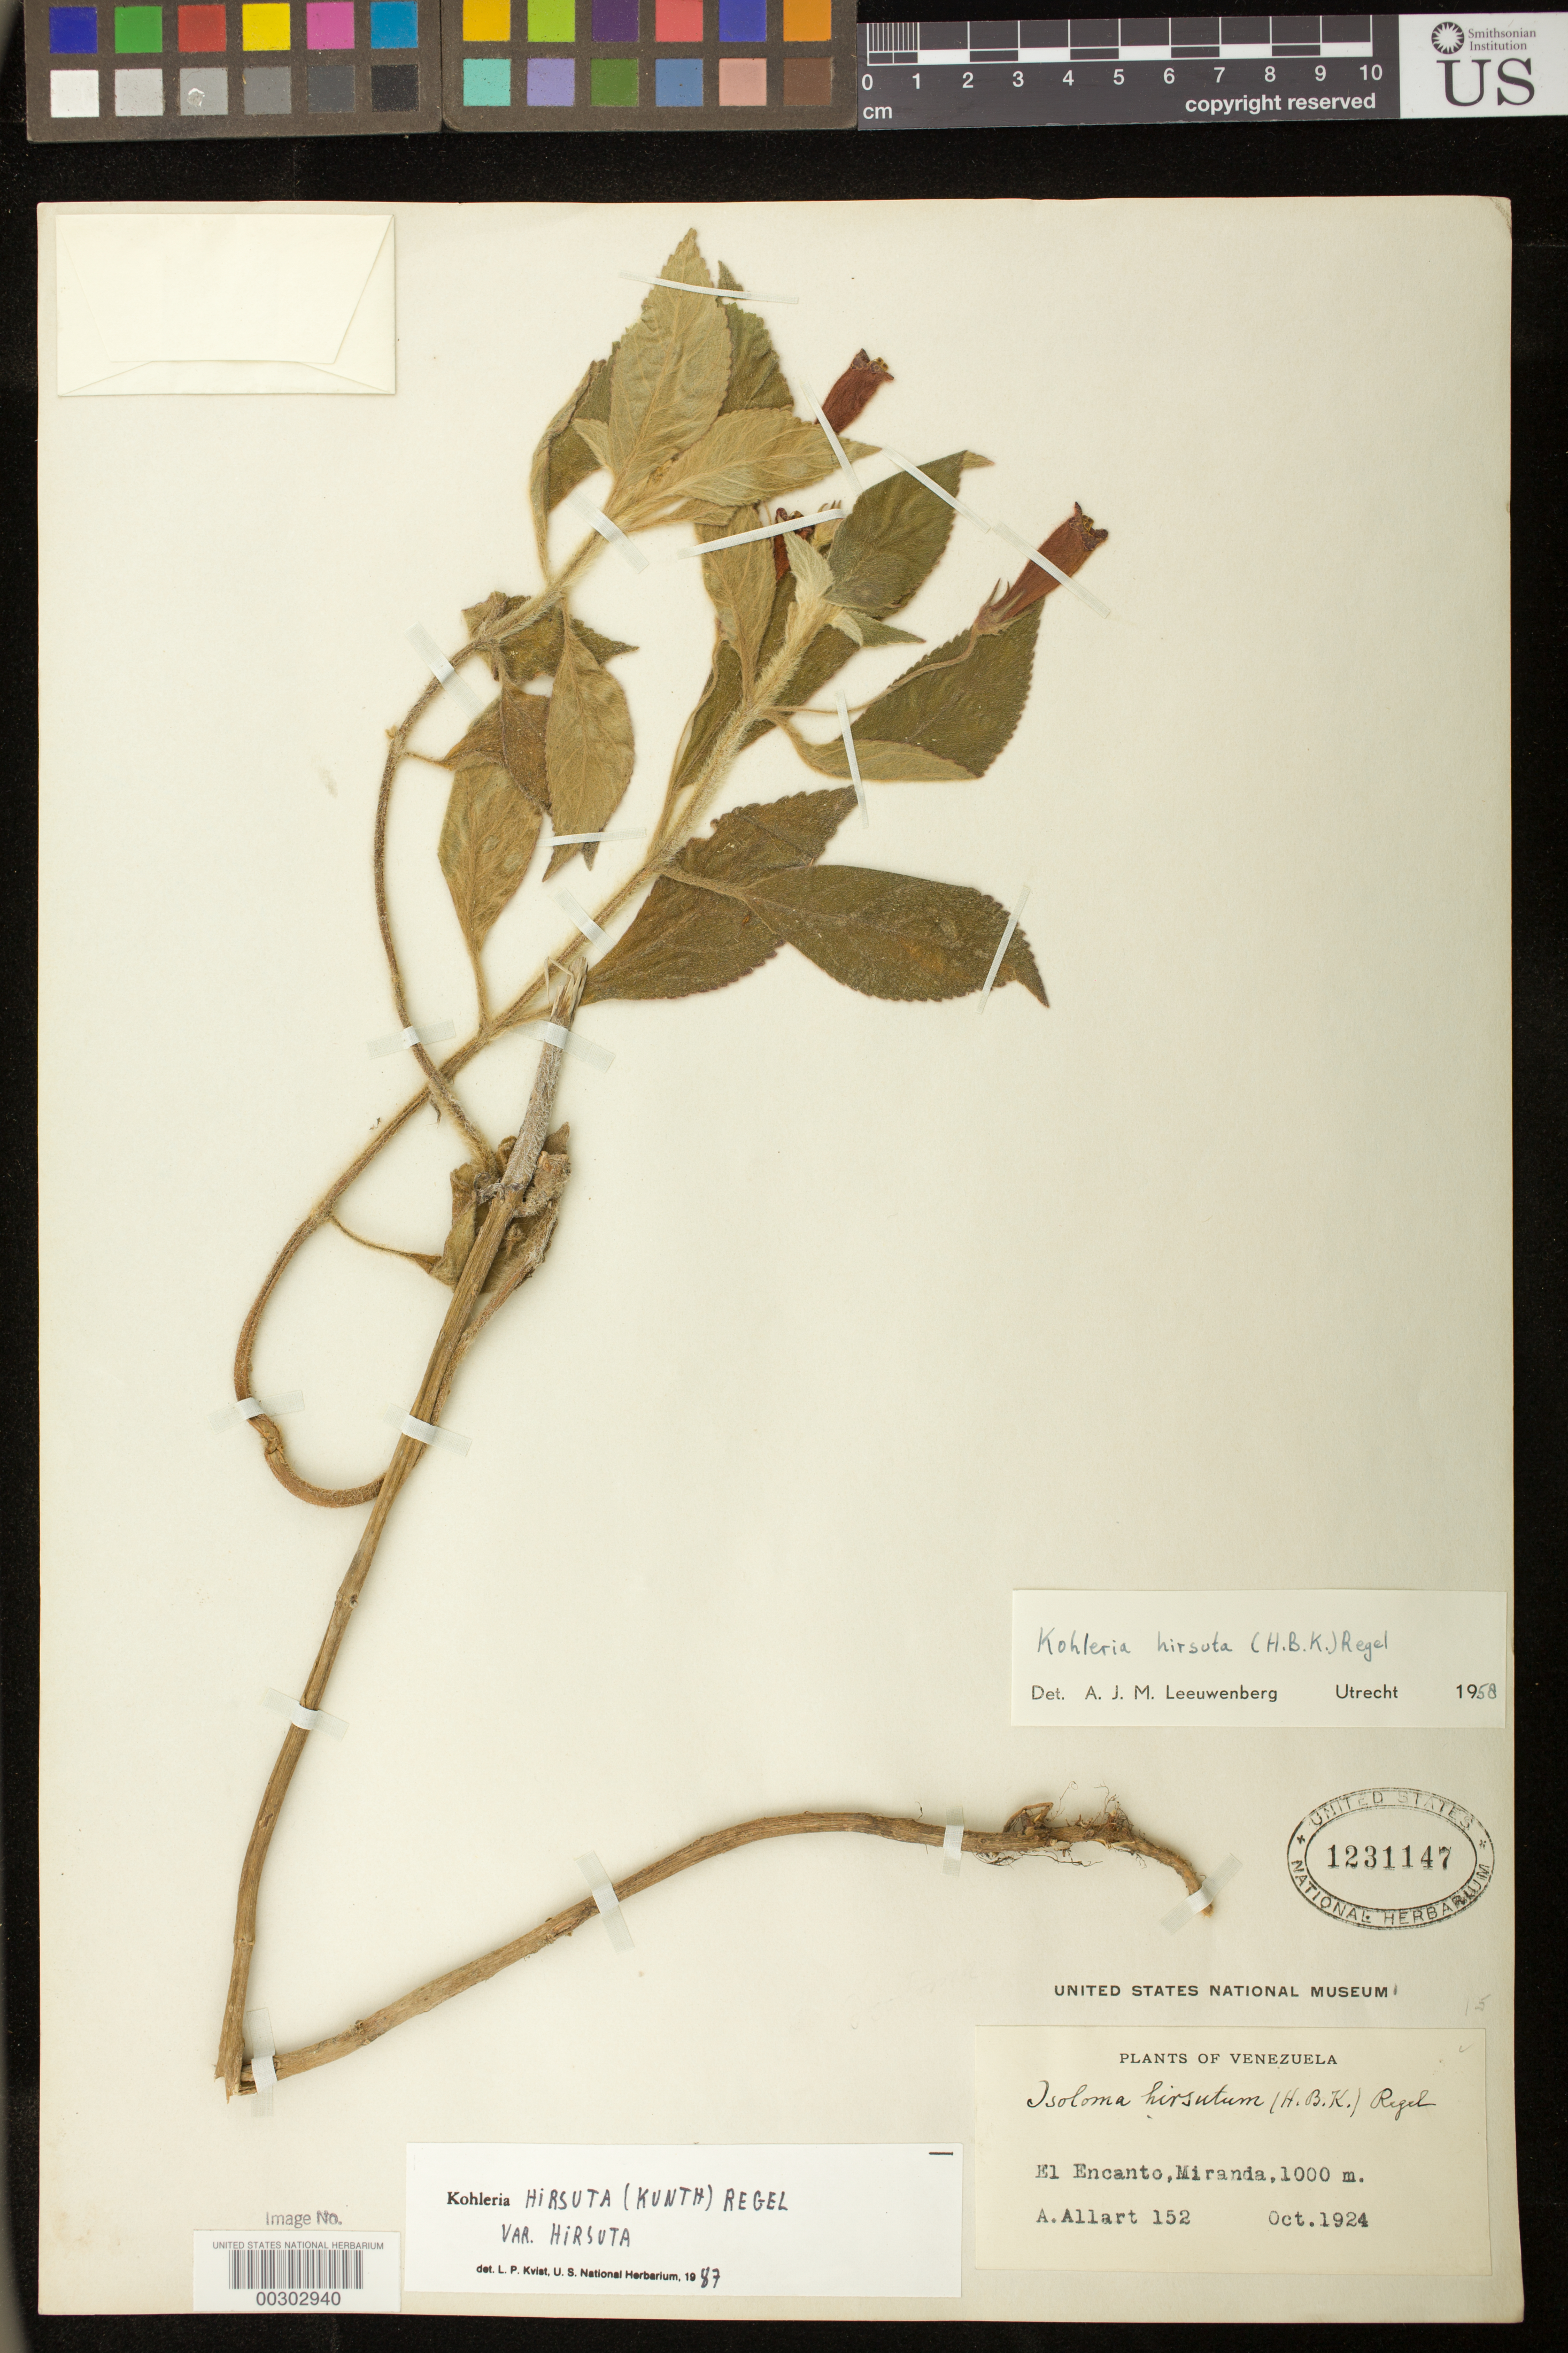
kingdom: Plantae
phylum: Tracheophyta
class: Magnoliopsida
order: Lamiales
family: Gesneriaceae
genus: Kohleria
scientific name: Kohleria hirsuta var. hirsuta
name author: (Kunth) Regel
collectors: A. Allart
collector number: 152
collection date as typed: Oct 1924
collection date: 1924-10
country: Venezuela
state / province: Miranda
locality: El Encanto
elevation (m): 1000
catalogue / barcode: US 1231147